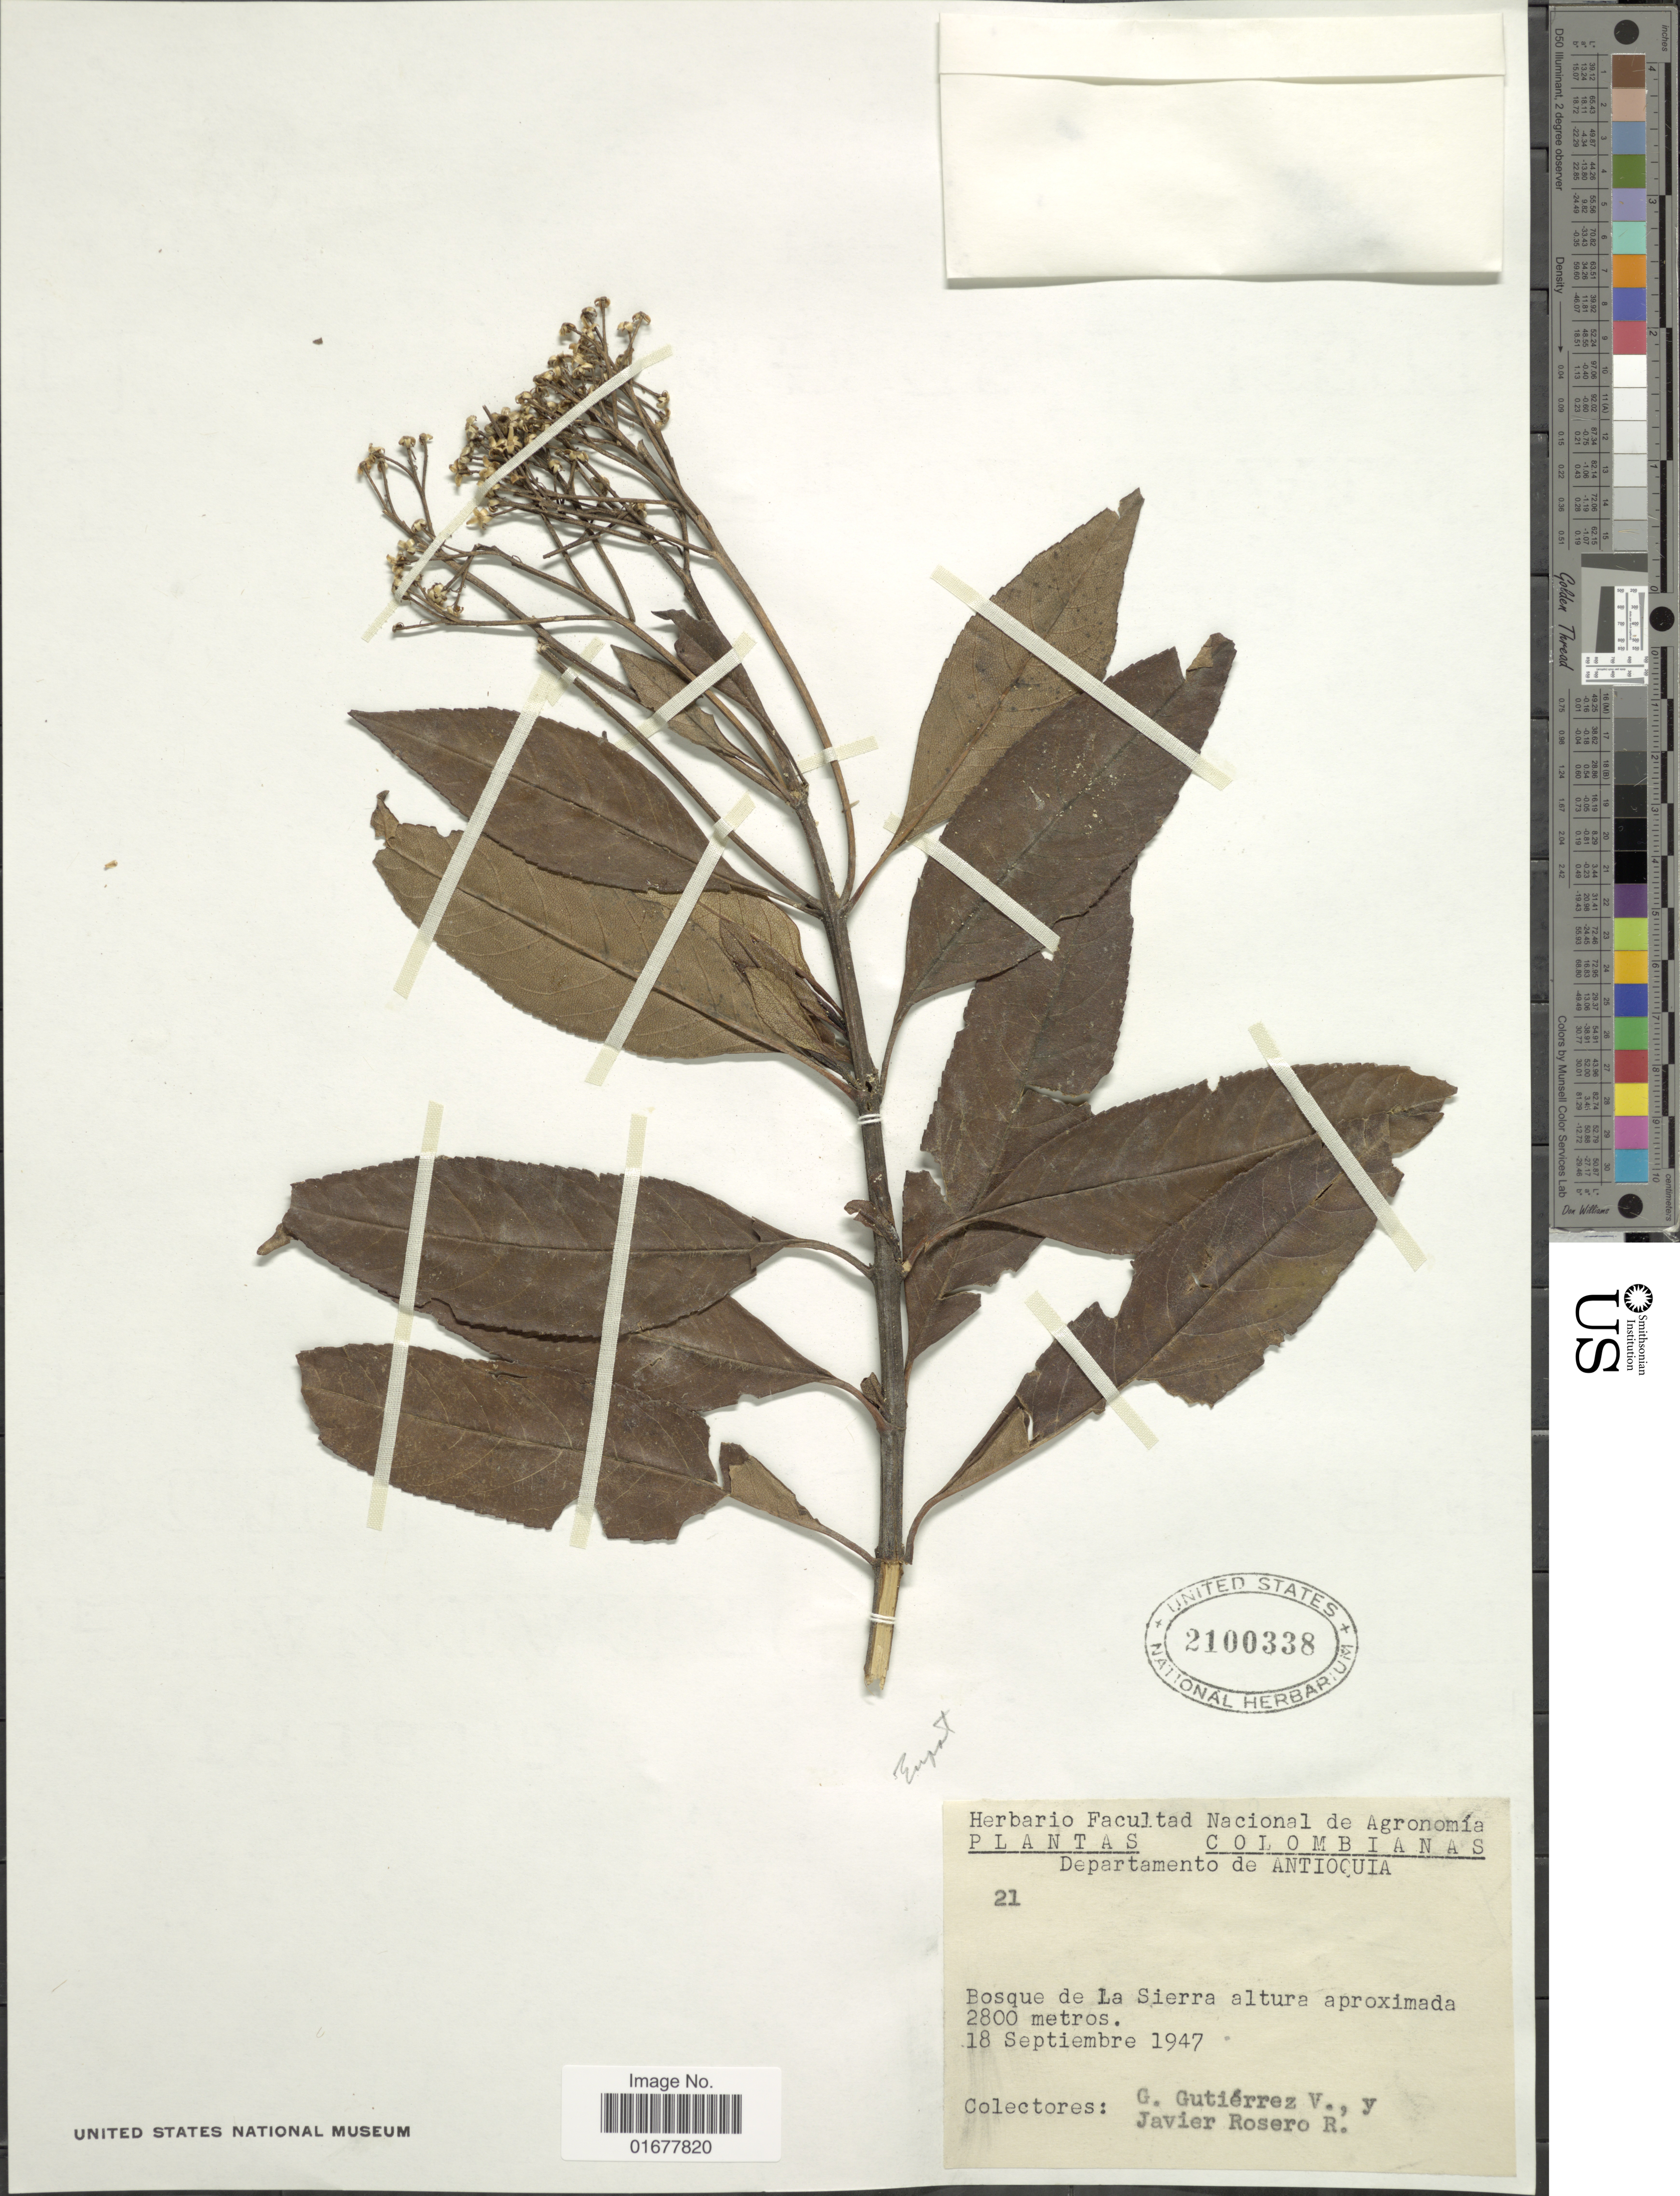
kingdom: Plantae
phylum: Tracheophyta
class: Magnoliopsida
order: Asterales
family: Asteraceae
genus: Ageratina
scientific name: Ageratina sp.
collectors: G. Gutiérrez V. & J. Rosero R.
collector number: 21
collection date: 1947-09-18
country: Colombia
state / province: Antioquia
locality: Bosque de La Sierra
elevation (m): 2800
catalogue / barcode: US 2100338